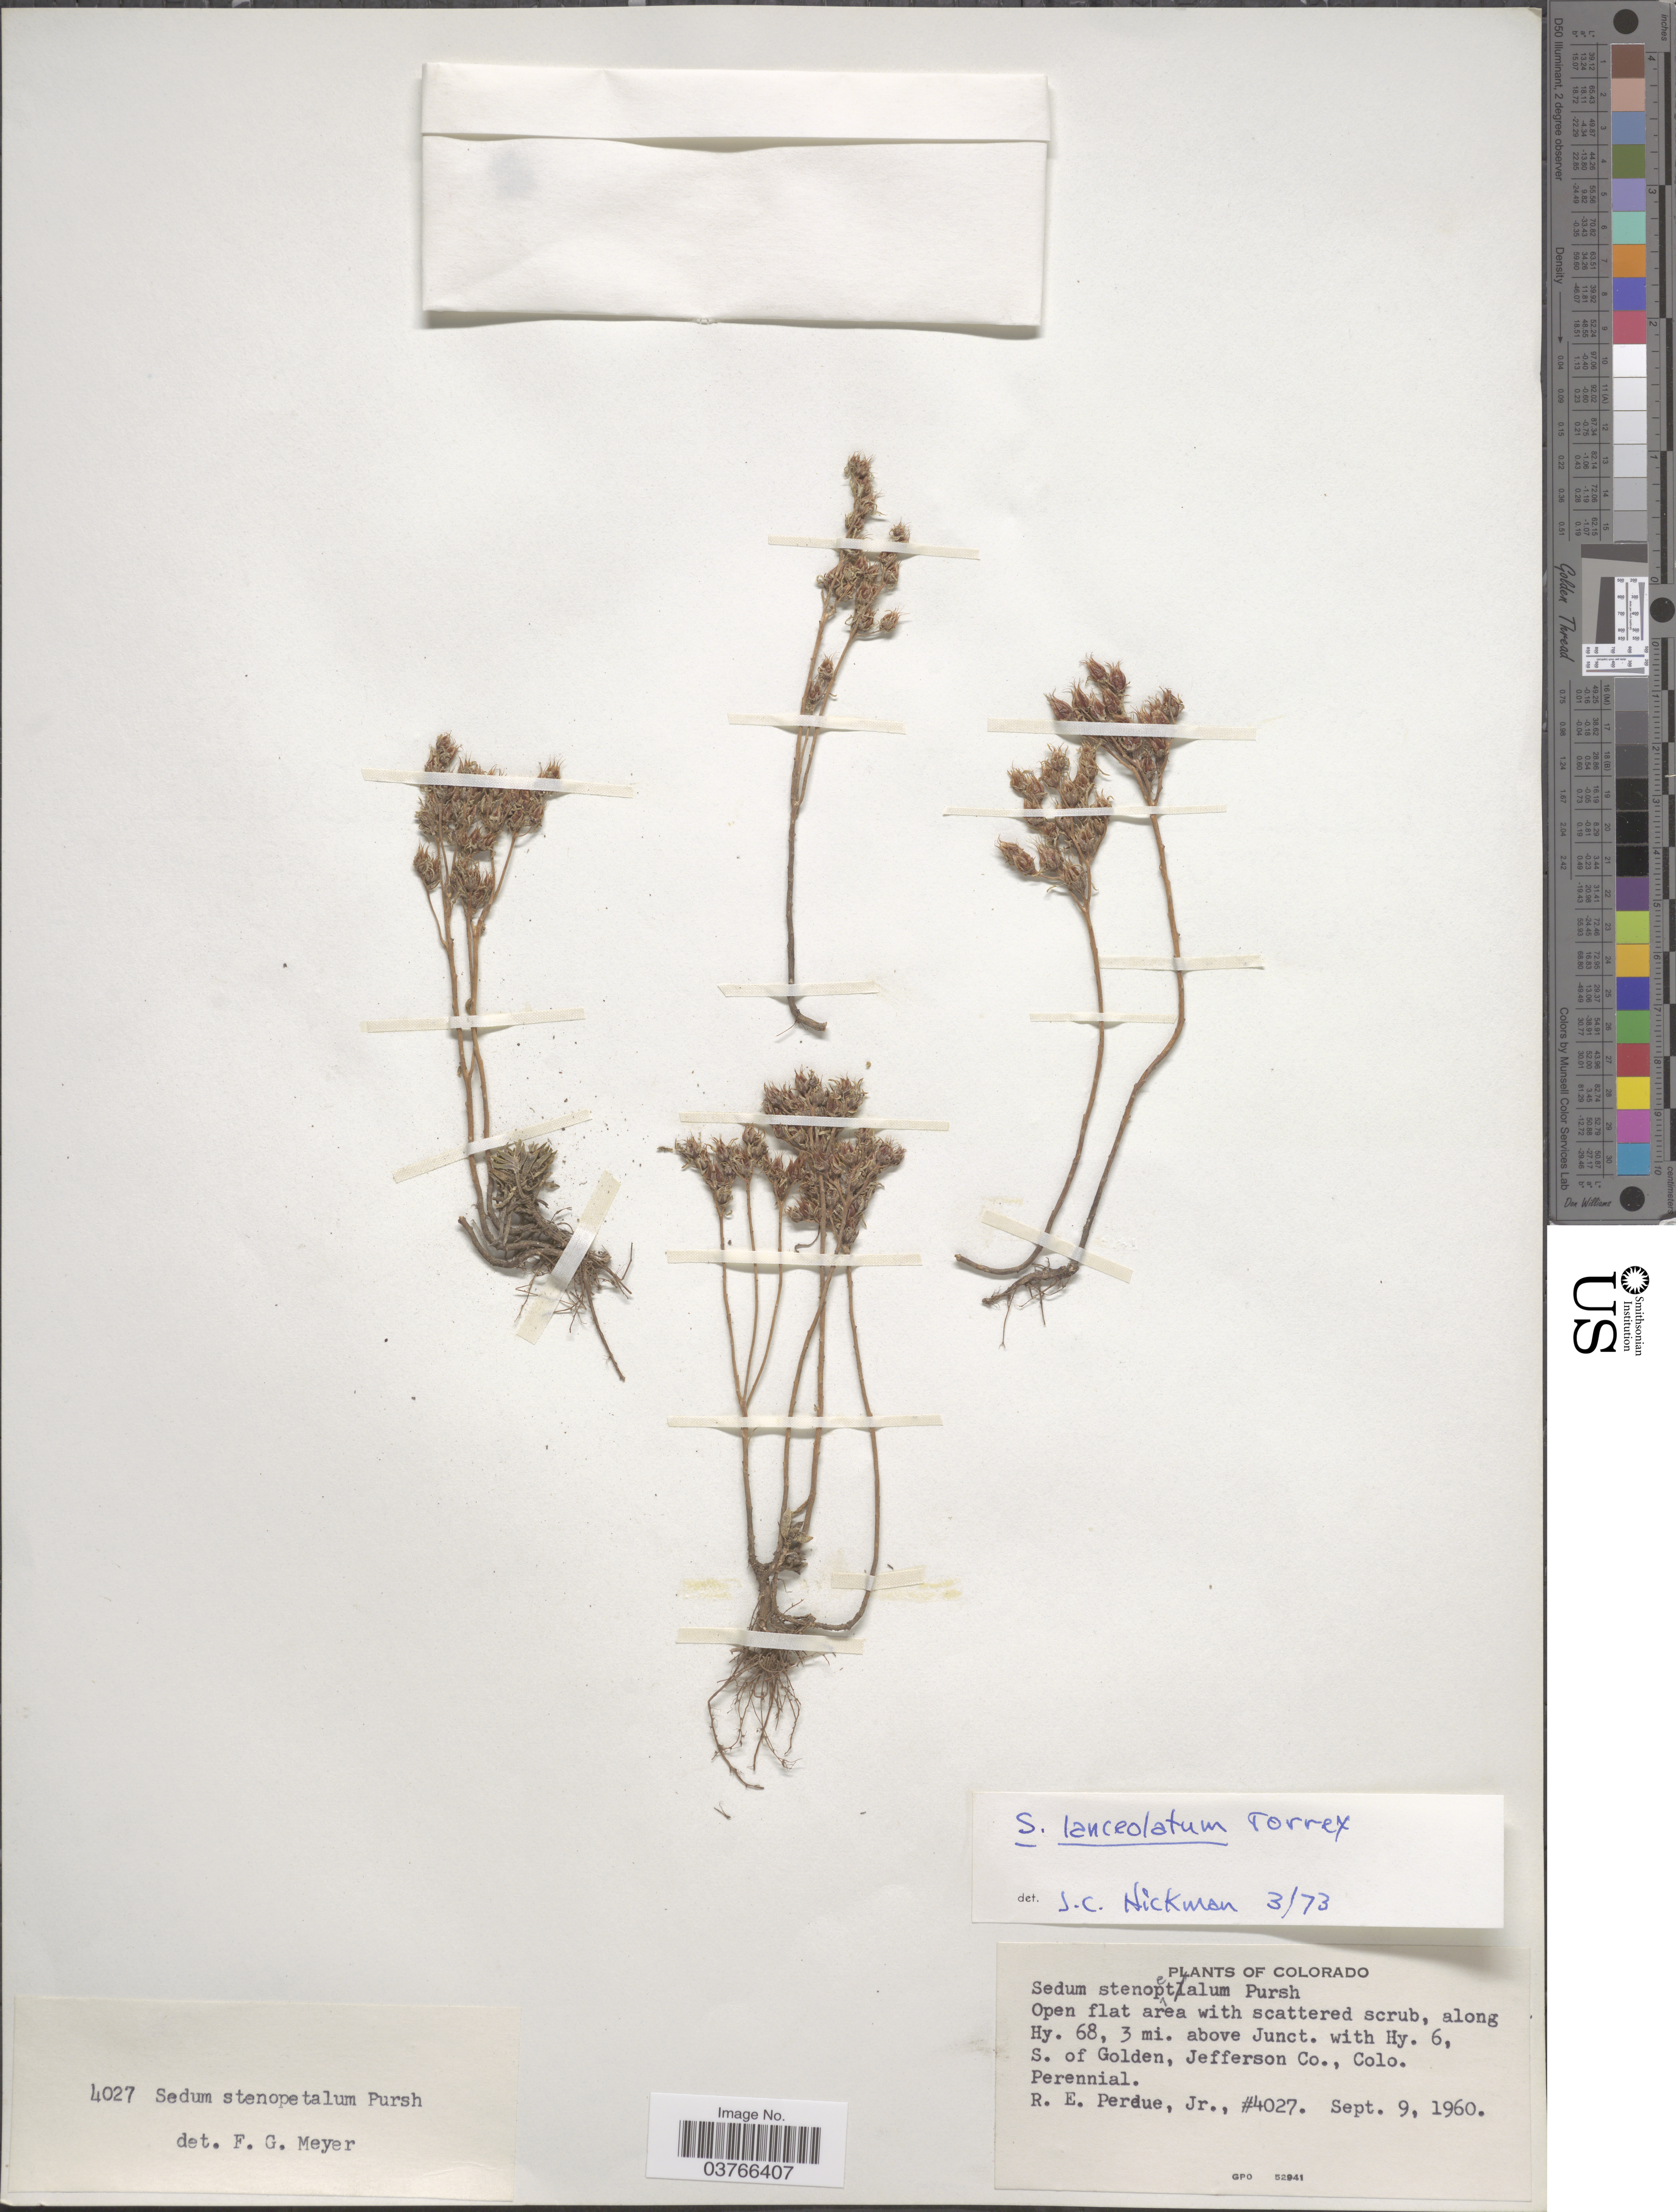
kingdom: Plantae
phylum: Tracheophyta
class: Magnoliopsida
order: Saxifragales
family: Crassulaceae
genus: Sedum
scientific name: Sedum lanceolatum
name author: Torr.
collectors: R. E. Perdue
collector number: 4027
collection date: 1960-09-09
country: United States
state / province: Colorado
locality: Along Hy. 68, 3 mi. above Junct. with Hy. 6, S. of Golden, Jefferson Co.